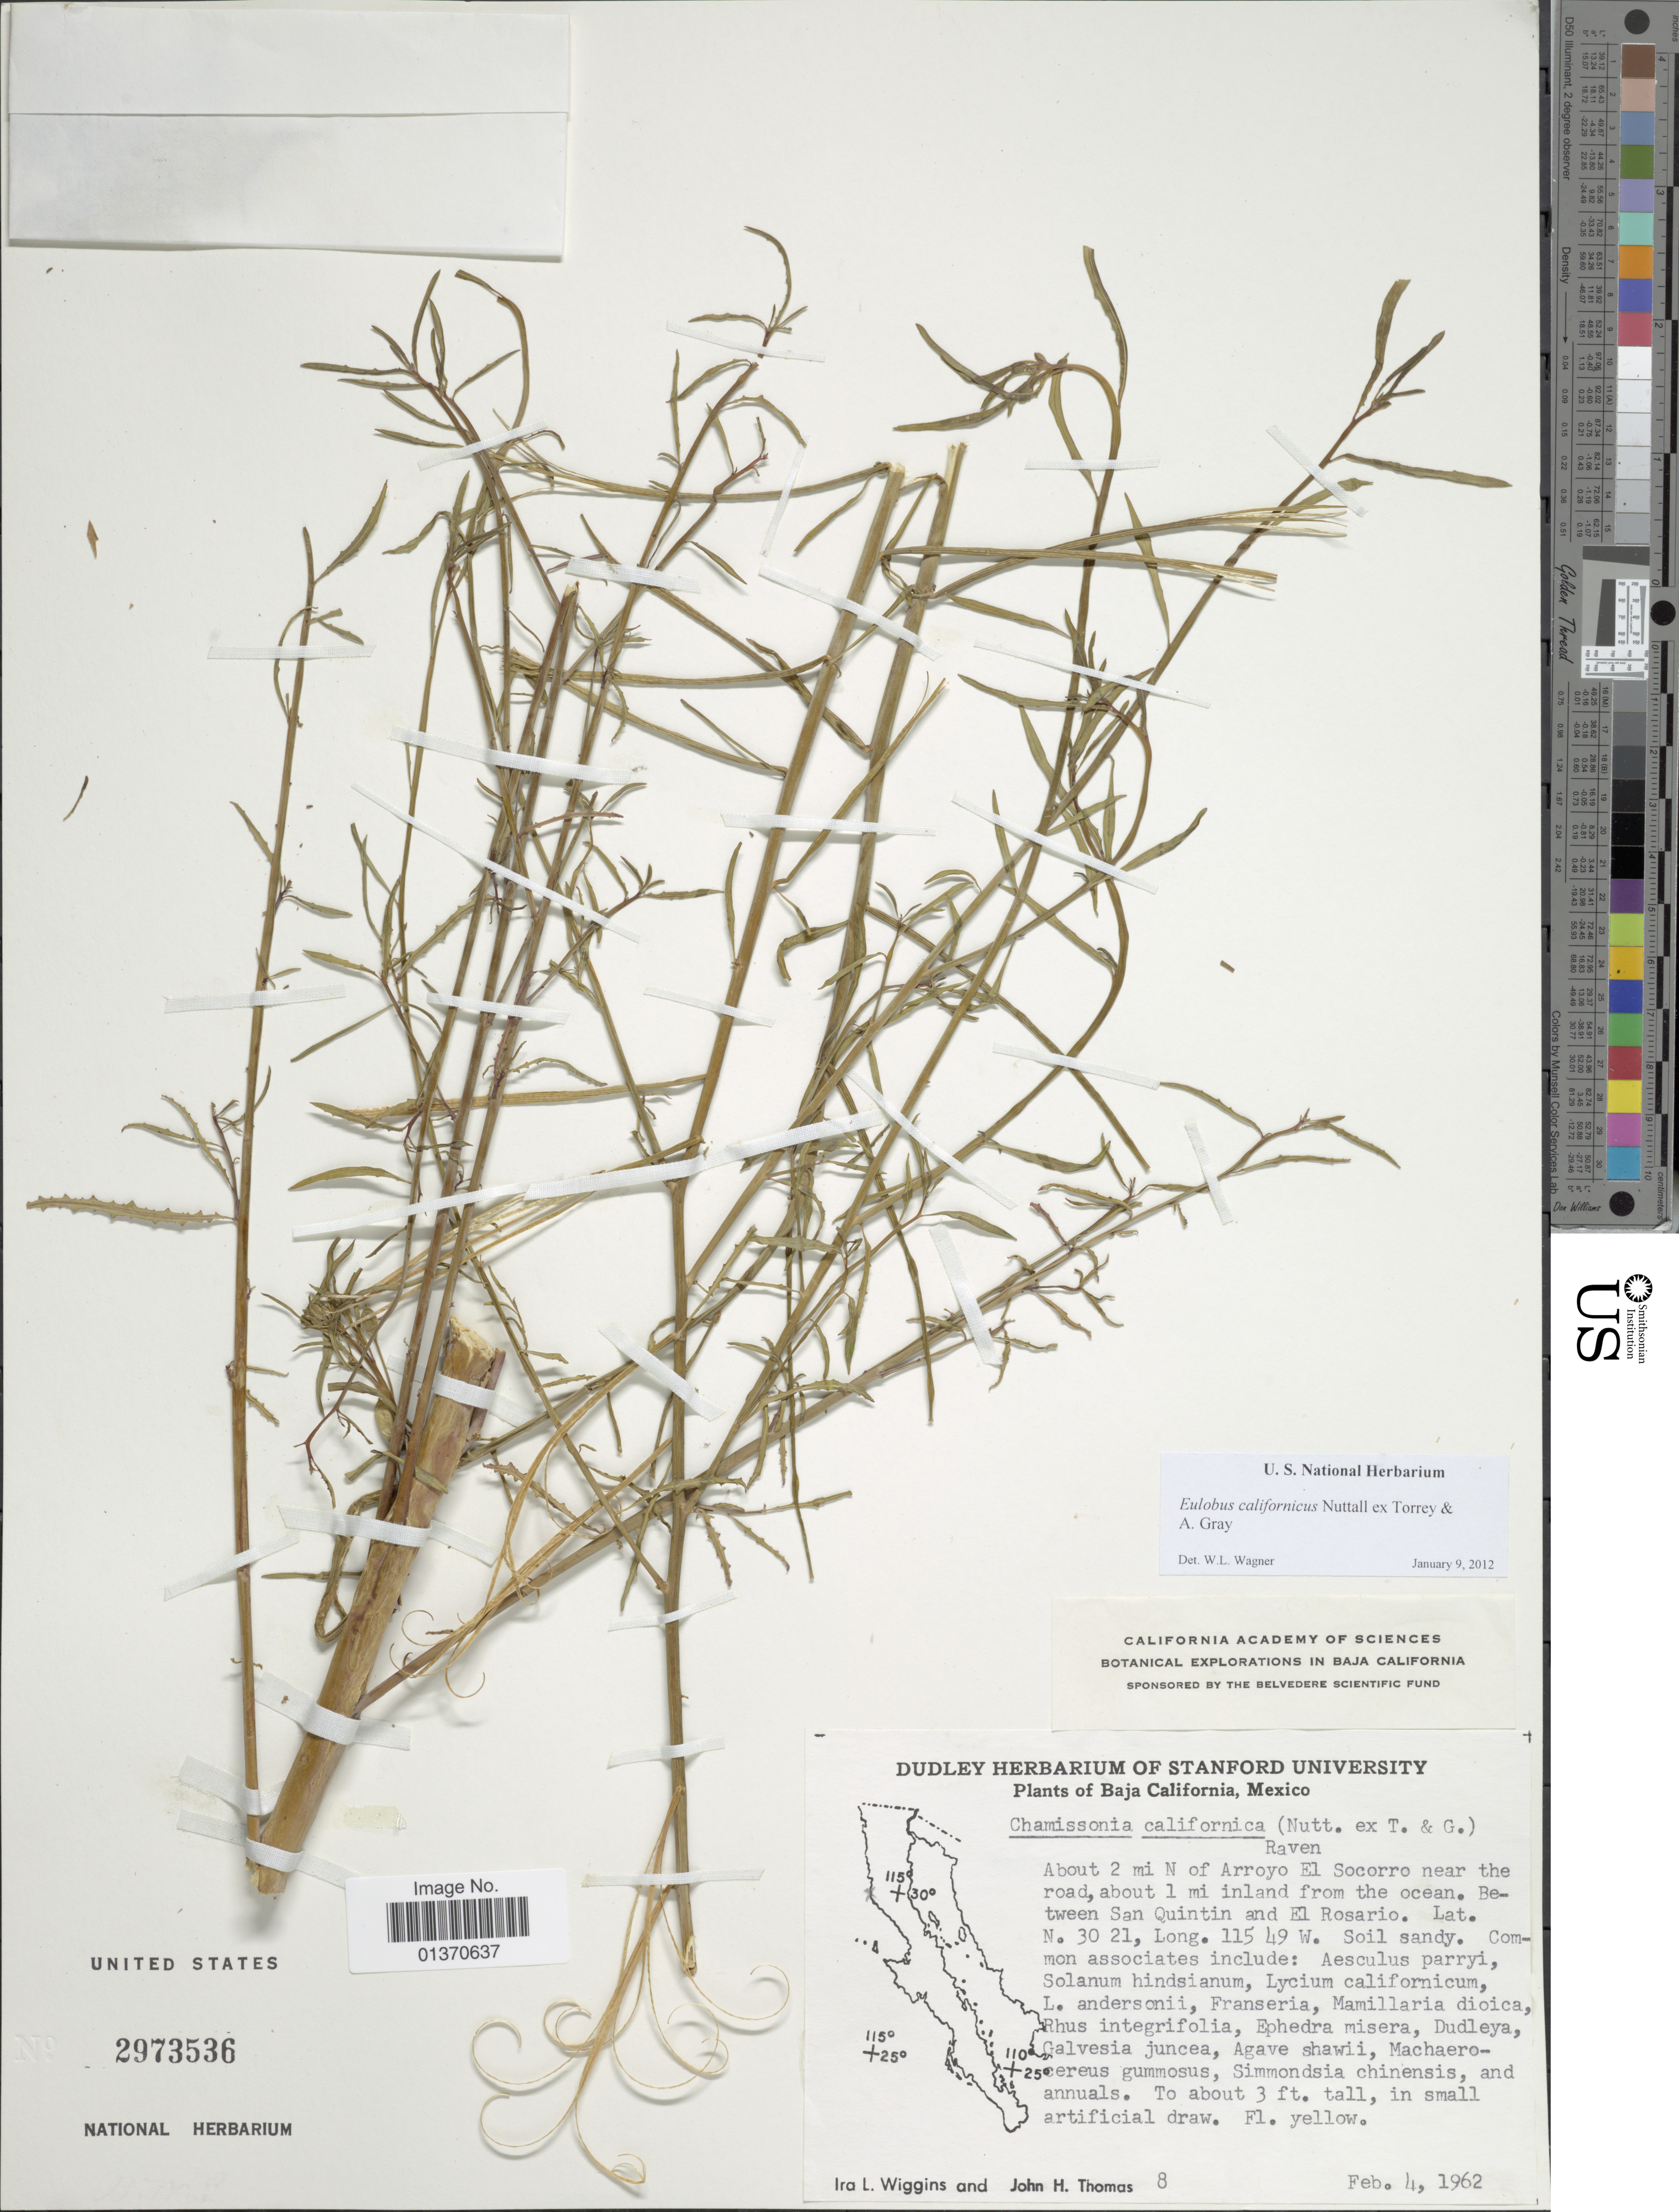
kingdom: Plantae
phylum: Tracheophyta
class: Magnoliopsida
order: Myrtales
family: Onagraceae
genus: Eulobus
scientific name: Eulobus californicus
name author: Nutt. ex Torr. & A. Gray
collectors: I. L. Wiggins & J. H. Thomas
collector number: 8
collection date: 1962-02-04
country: Mexico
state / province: Baja California Norte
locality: About 2 mi N of Arroyo El Socorro near the road, about 1 mi inland from the ocean. Between San Quintin and El Rosario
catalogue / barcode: US 2973536